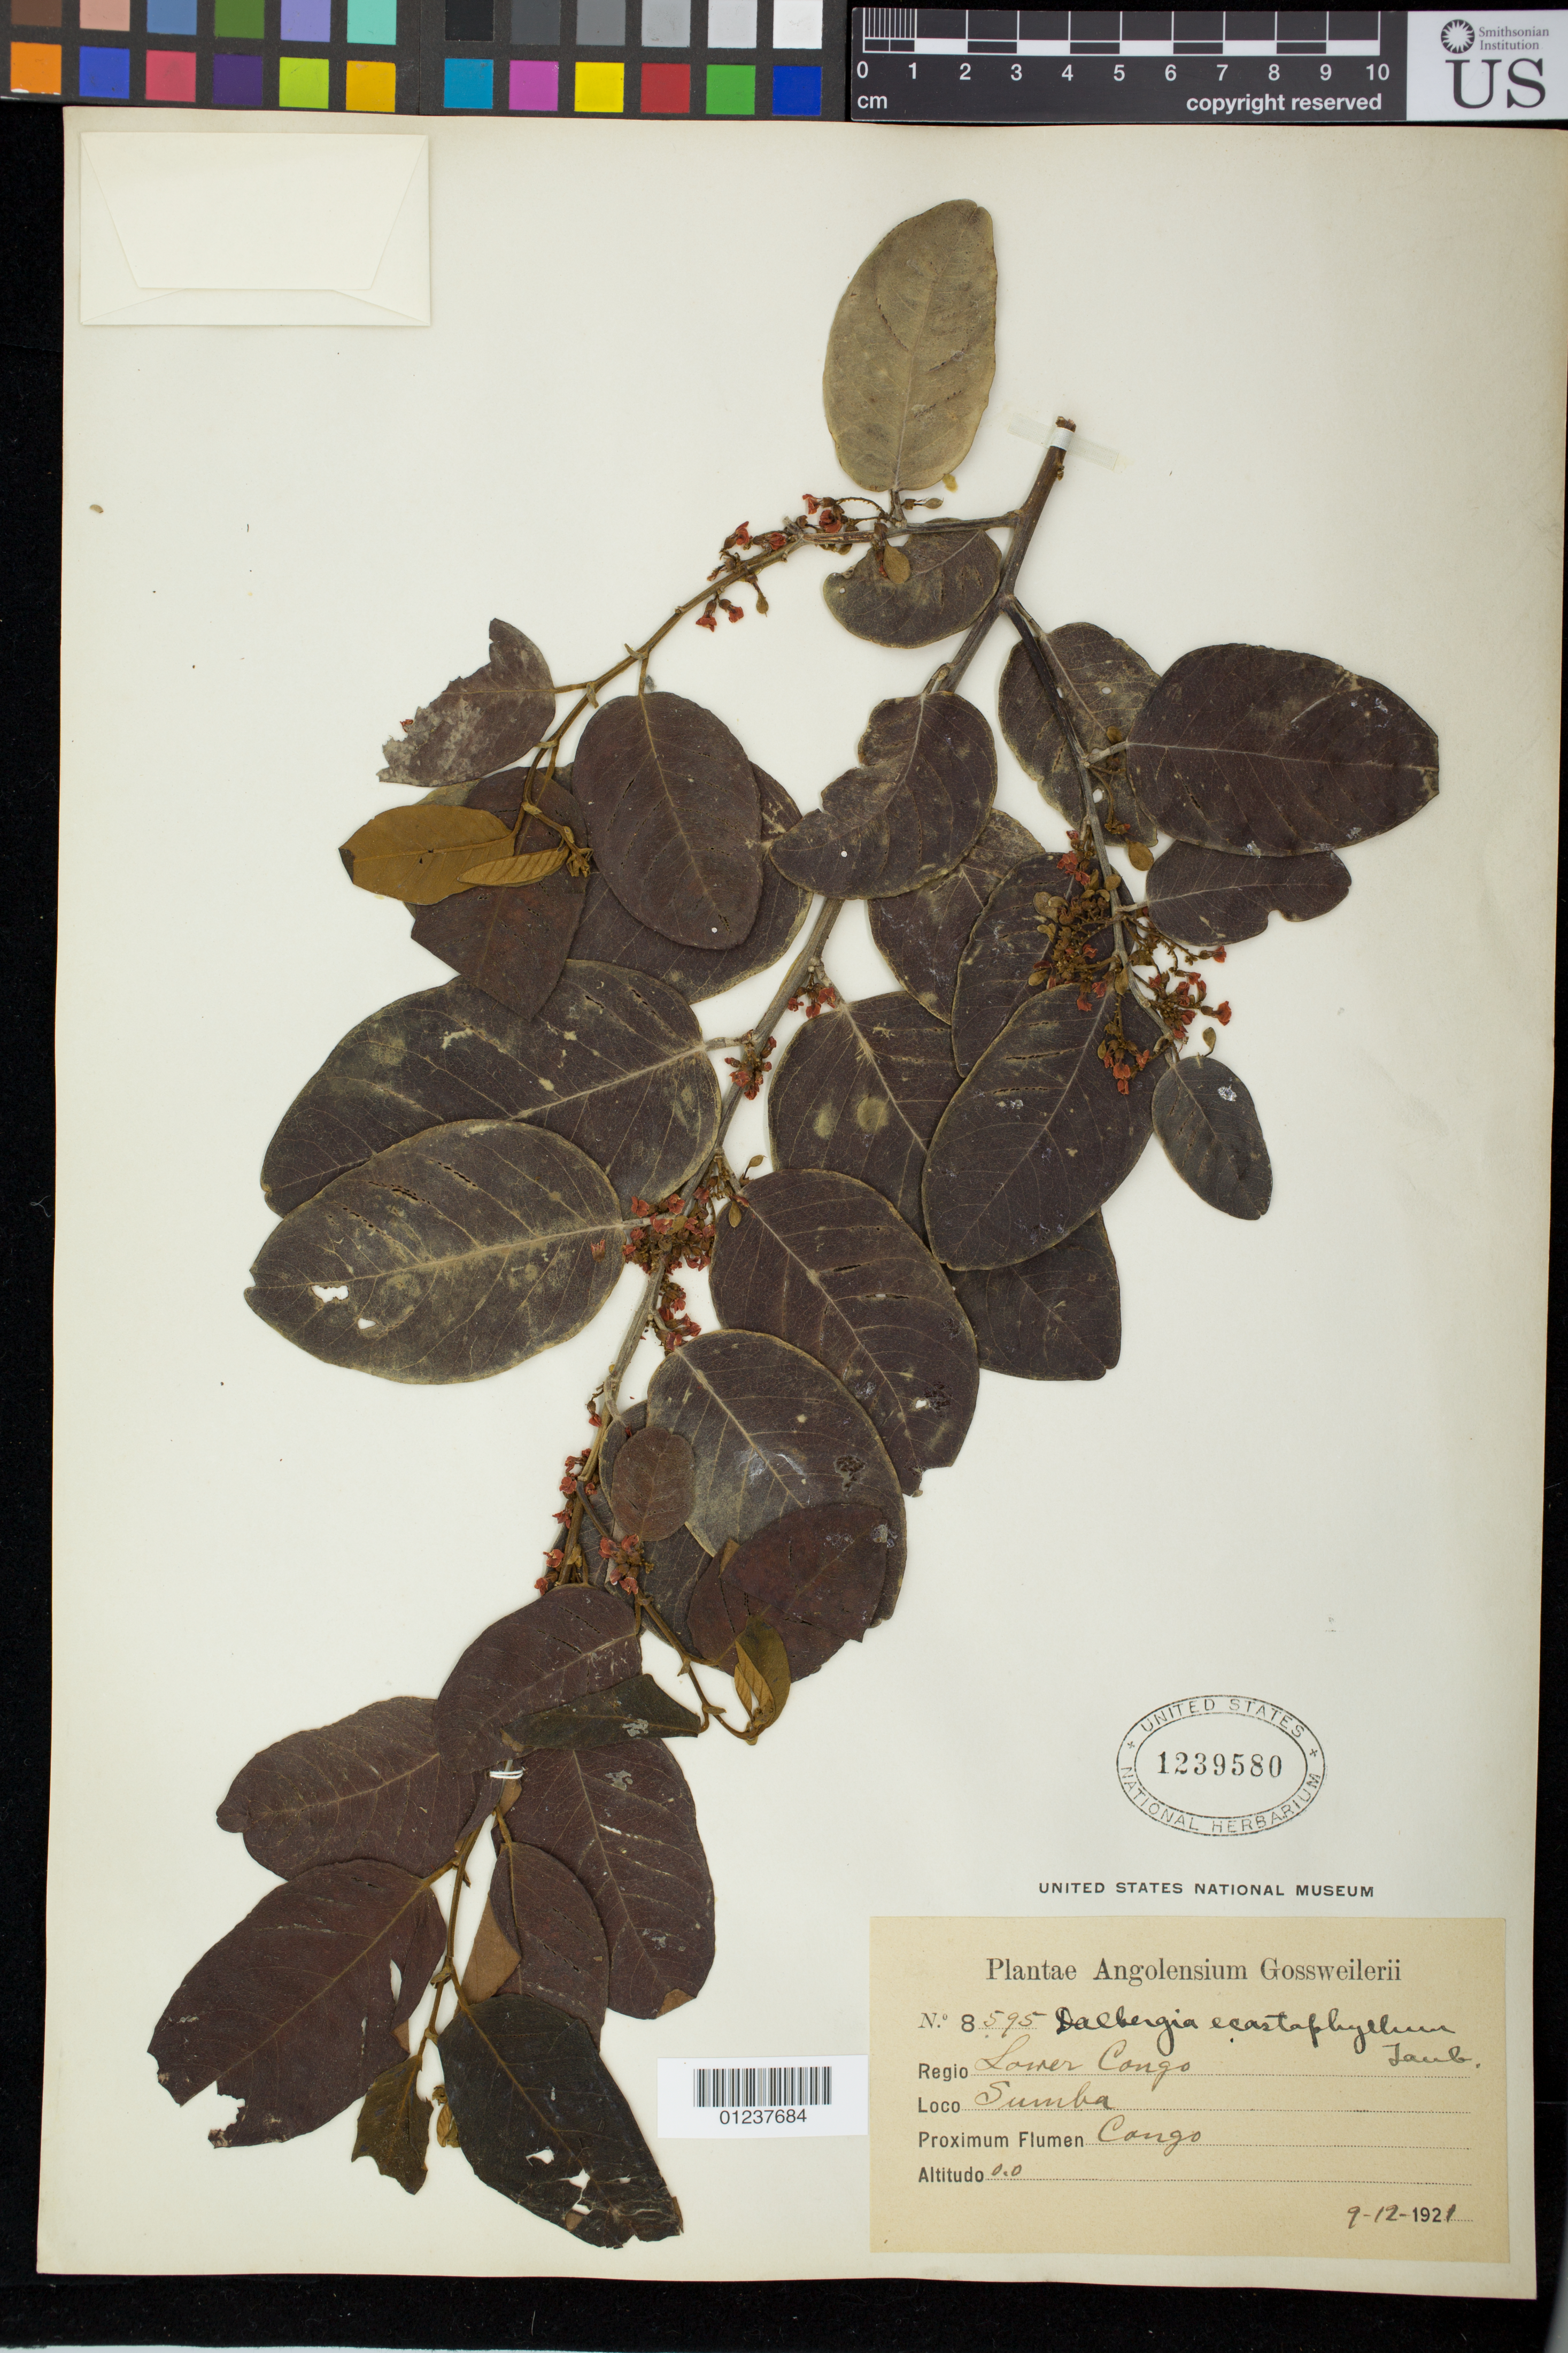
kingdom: Plantae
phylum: Tracheophyta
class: Magnoliopsida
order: Fabales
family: Fabaceae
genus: Dalbergia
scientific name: Dalbergia ecastaphyllum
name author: (L.) Taub.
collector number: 8595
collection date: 1921-12-09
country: Congo, Democratic Republic of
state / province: Equateur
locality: Lower Congo, Sumba. Proximum Flumen Congo.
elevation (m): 0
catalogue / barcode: US 1239580